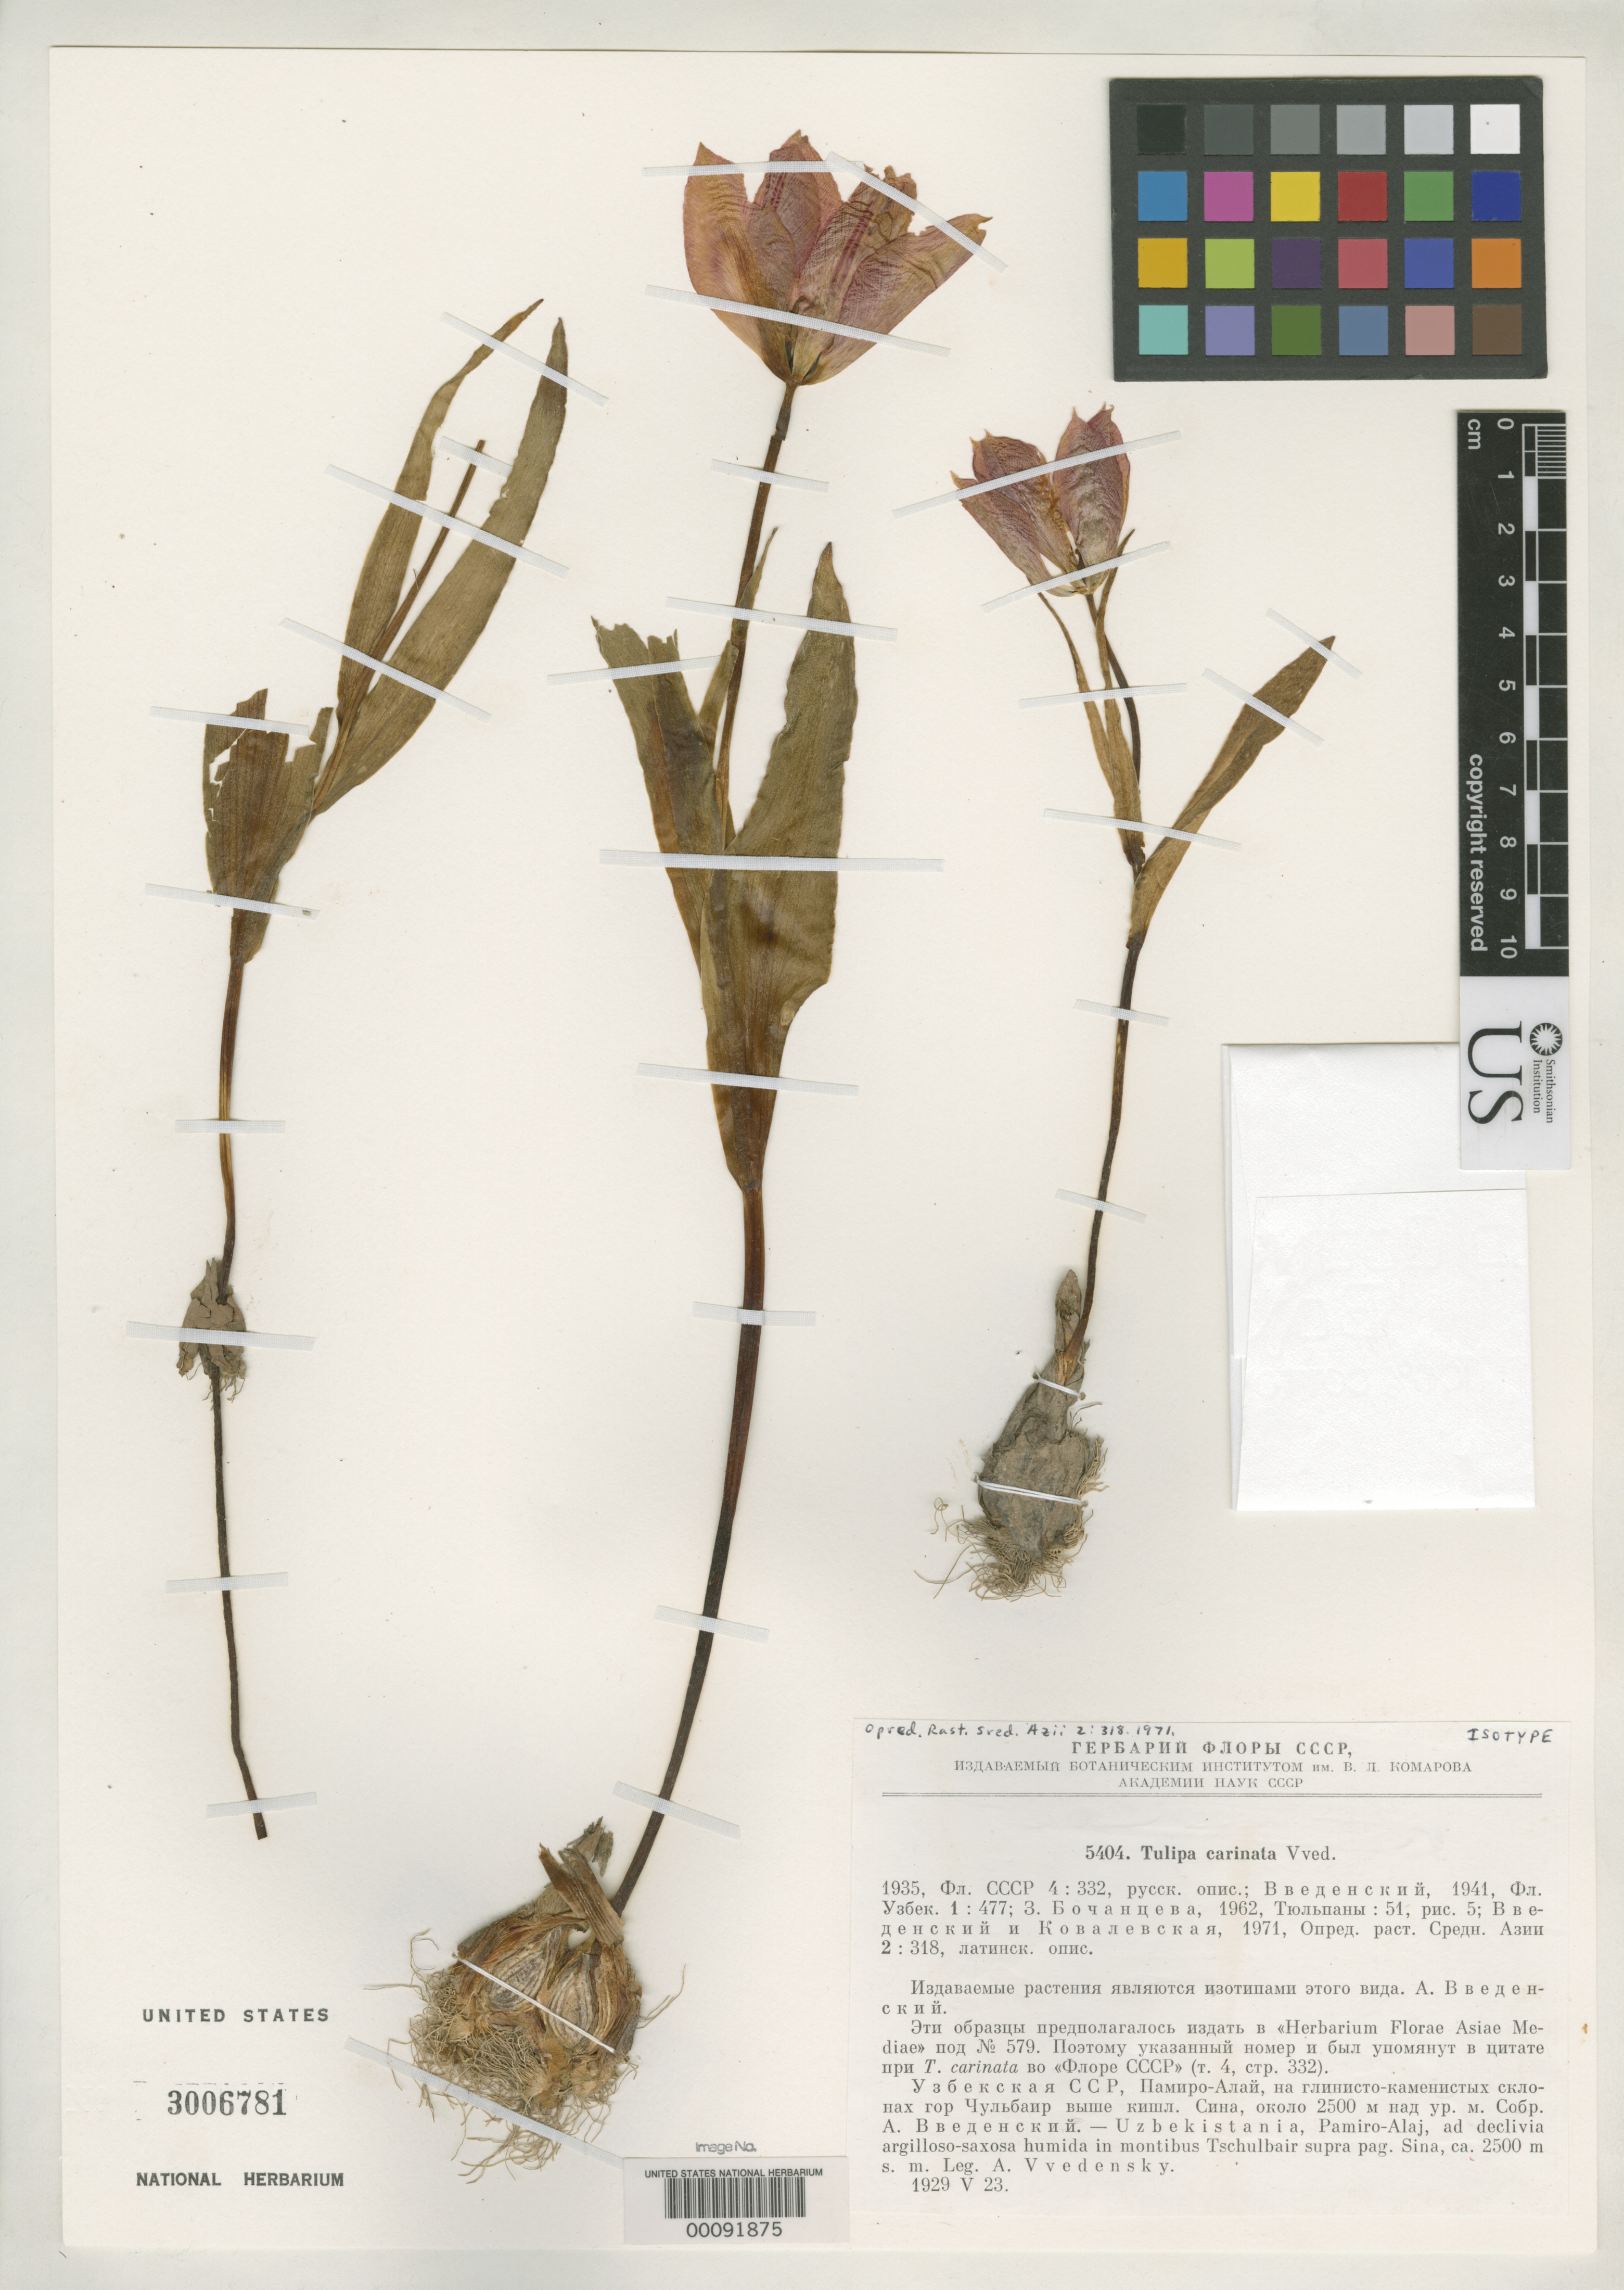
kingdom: Plantae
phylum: Tracheophyta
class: Liliopsida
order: Liliales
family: Liliaceae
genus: Tulipa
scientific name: Tulipa carinata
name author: Vved.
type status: Isotype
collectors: A. Vvedensky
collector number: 5404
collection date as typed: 23 May 1929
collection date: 1929-05-23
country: Uzbekistan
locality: Pamiro-Alaj, Montibus Tschulbair.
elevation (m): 250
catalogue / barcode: US 3006781